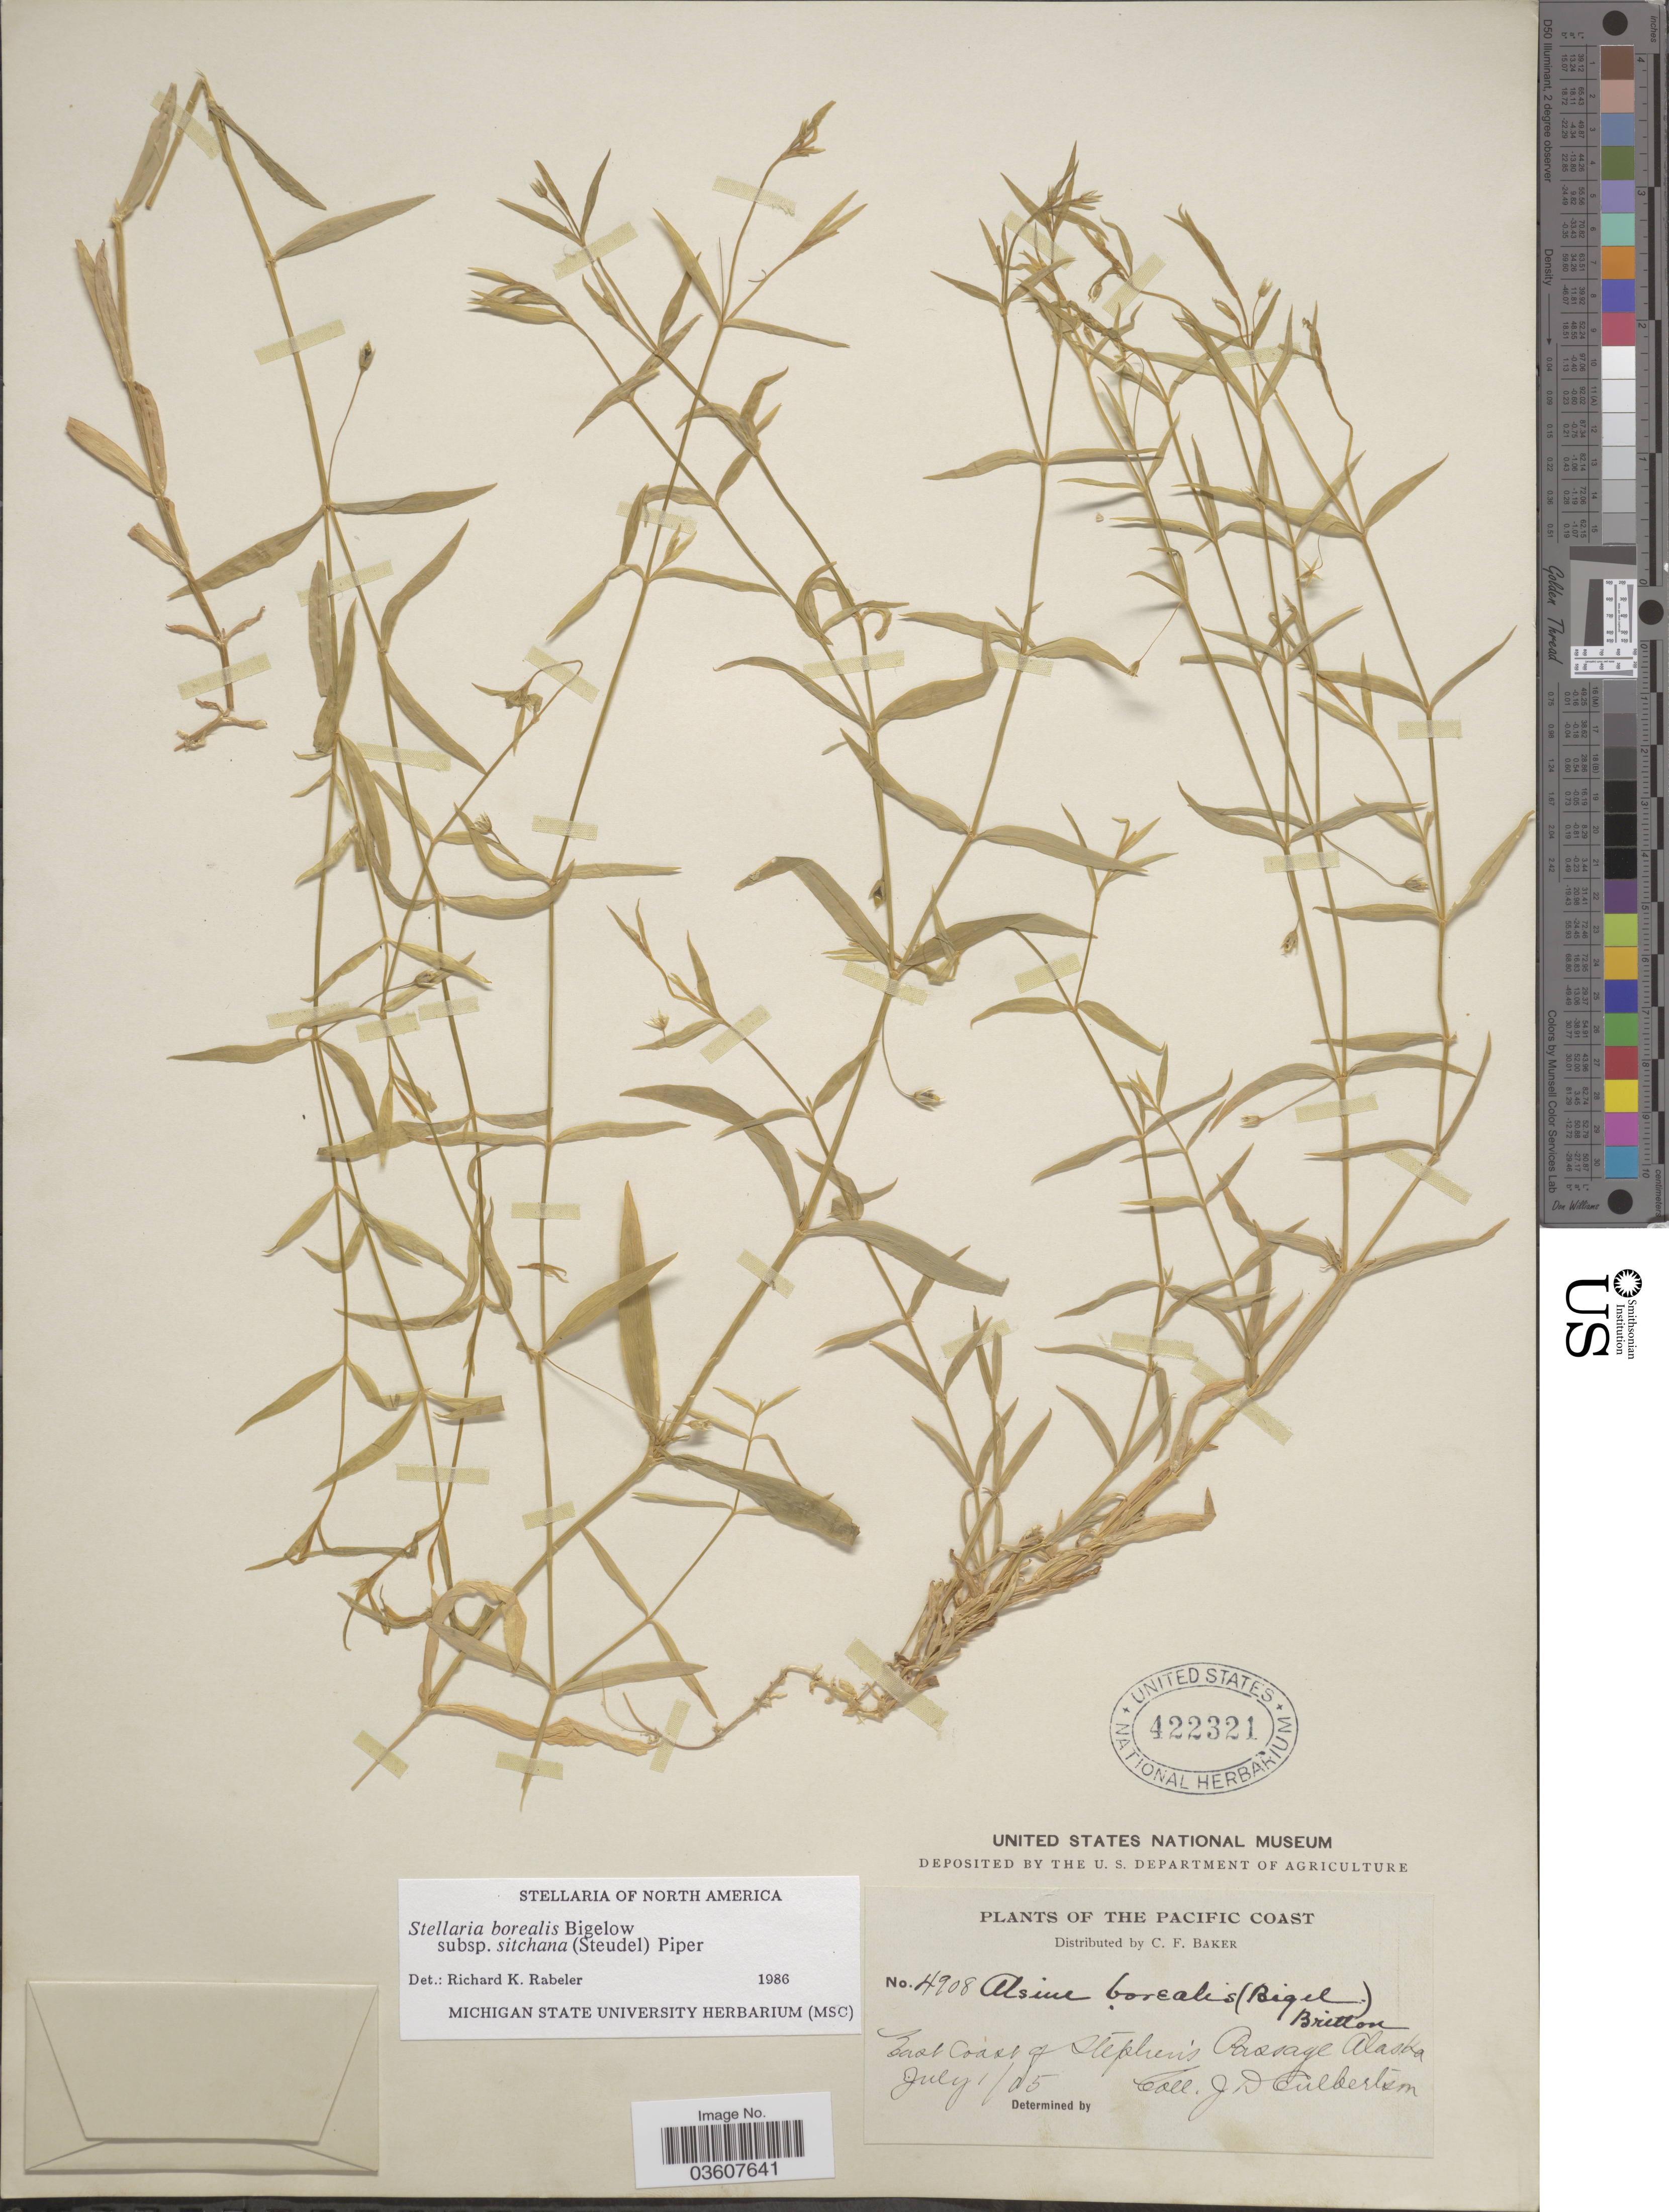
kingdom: Plantae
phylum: Tracheophyta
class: Magnoliopsida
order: Caryophyllales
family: Caryophyllaceae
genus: Stellaria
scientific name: Stellaria borealis subsp. sitchana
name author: (Steud.) Piper & Beattie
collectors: J. Culbertson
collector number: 4908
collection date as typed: Transcribed d/m/y: 1/7/5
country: United States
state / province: Alaska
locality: The Pacific Coast. East Coast of Stephen's Passsage.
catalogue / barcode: US 422321